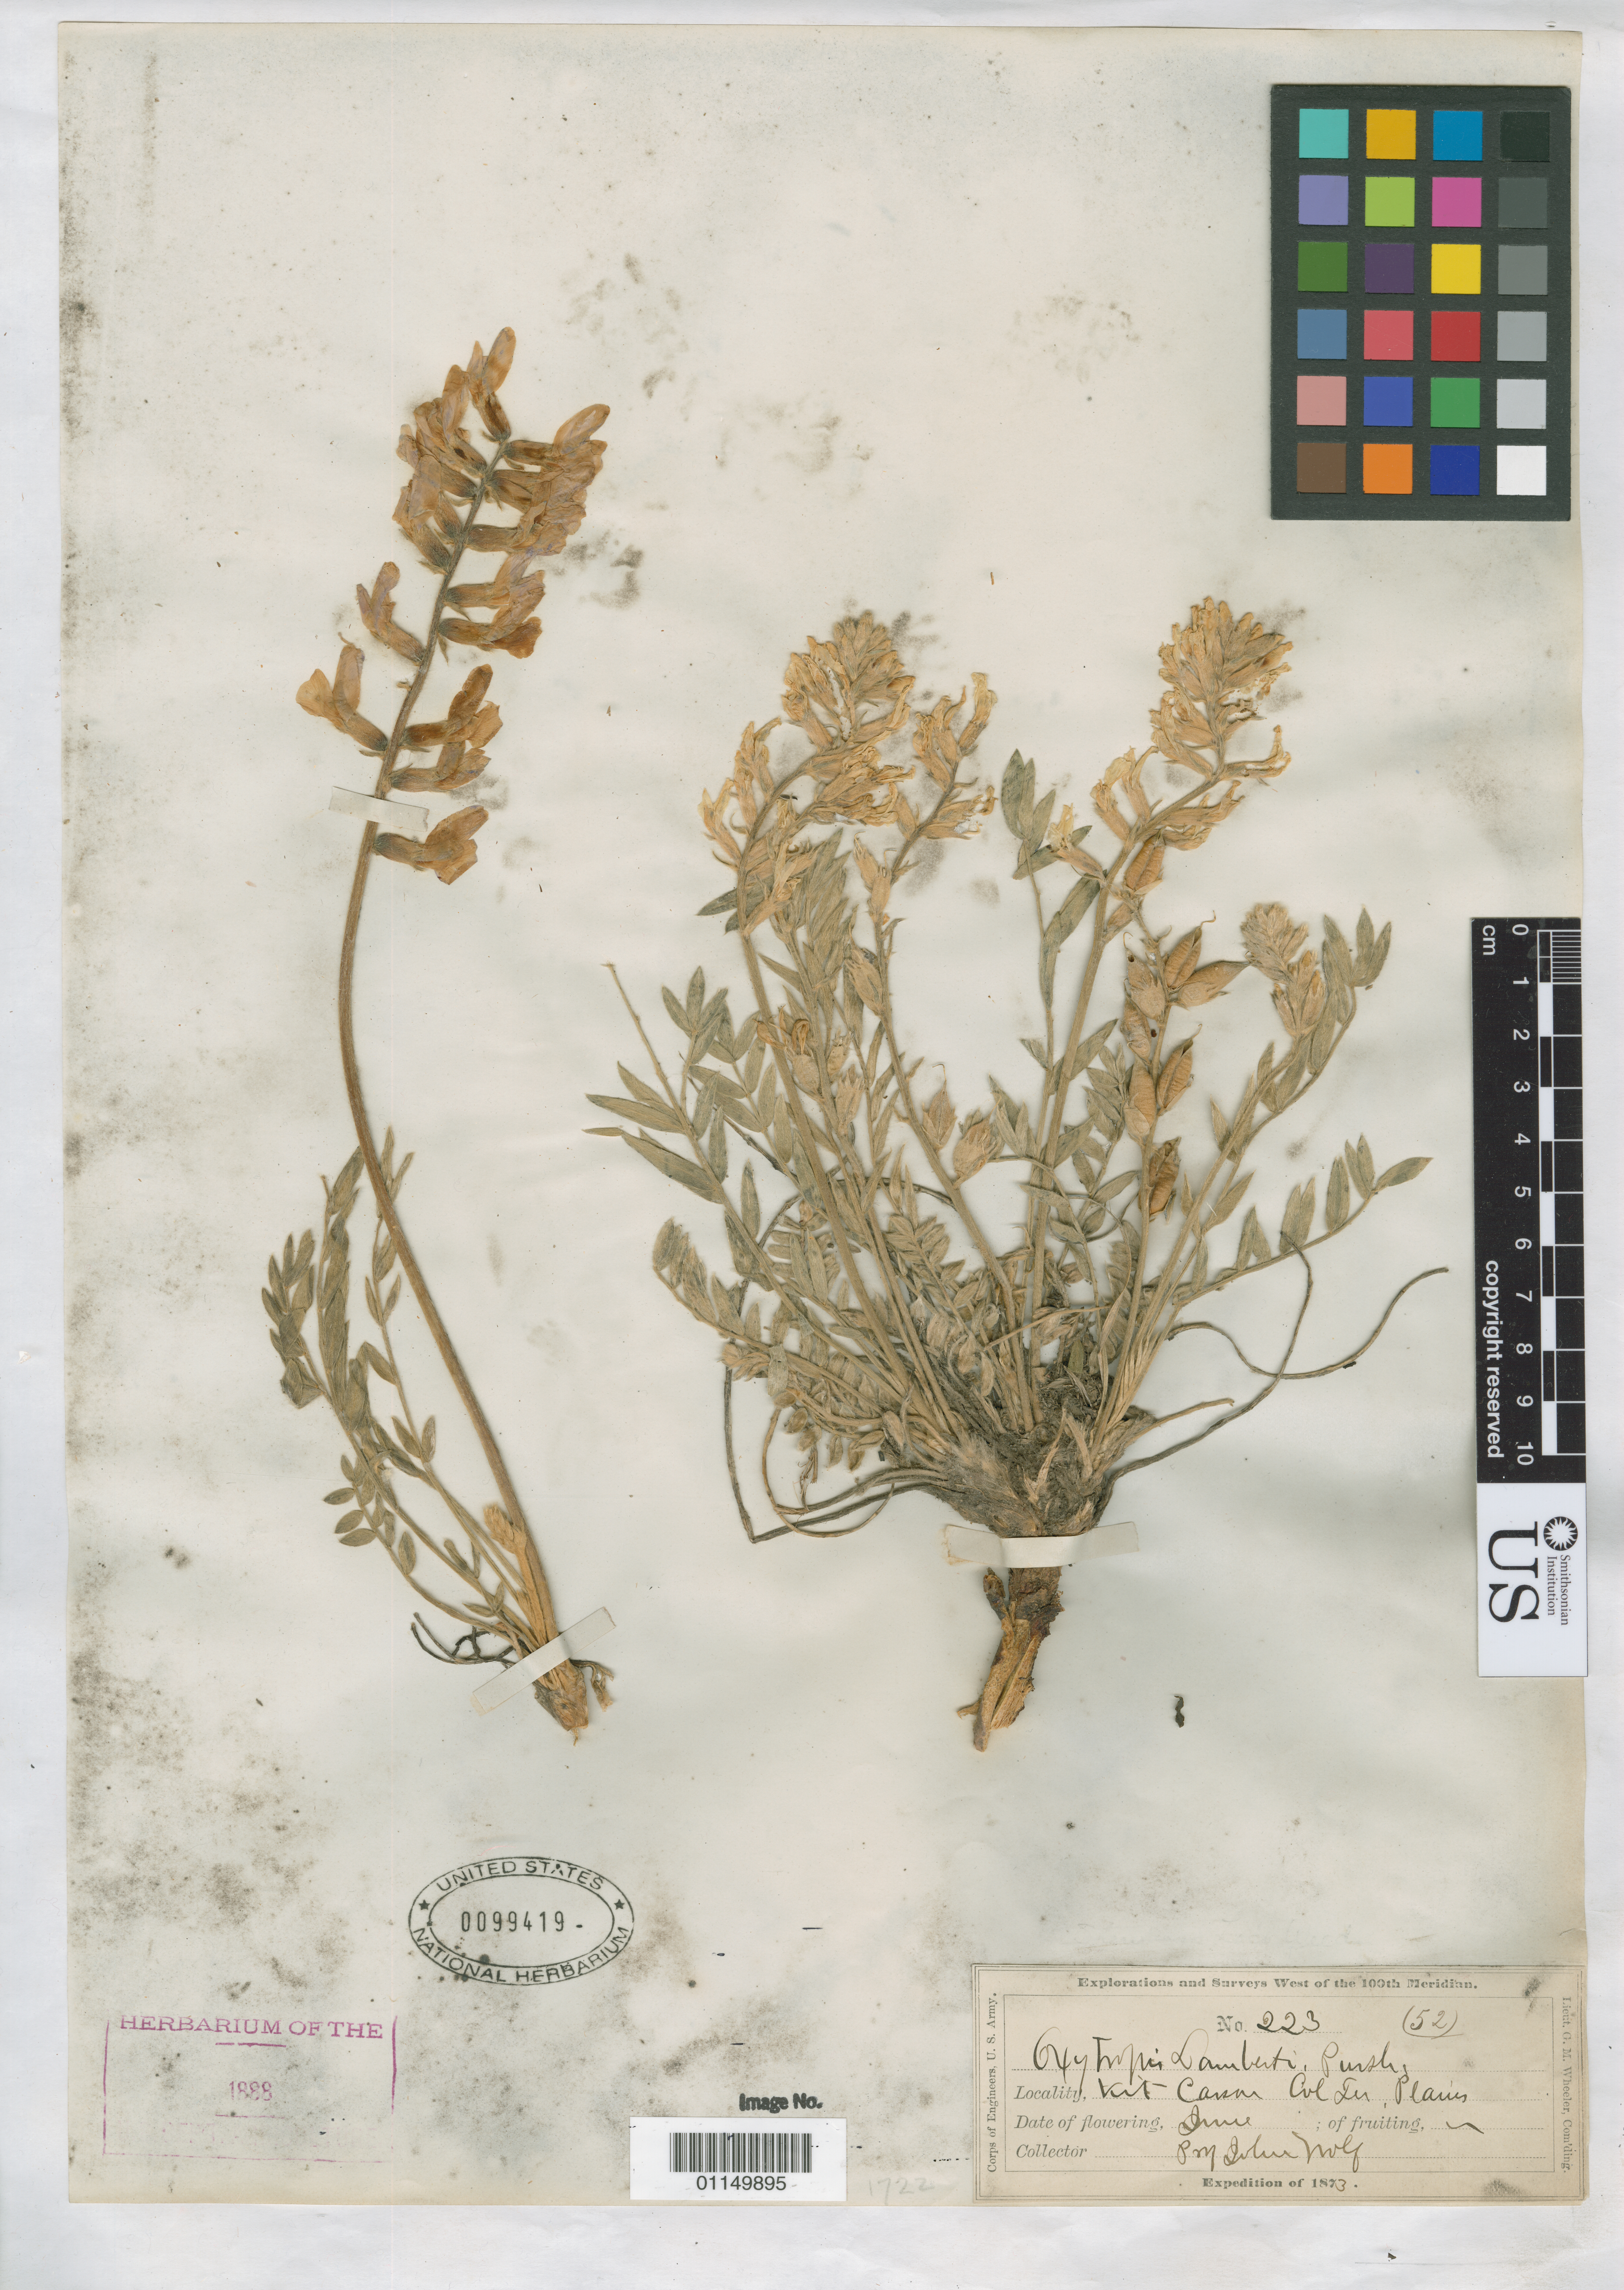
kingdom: Plantae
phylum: Tracheophyta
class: Magnoliopsida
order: Fabales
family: Fabaceae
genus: Oxytropis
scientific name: Oxytropis lambertii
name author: Pursh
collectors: J. Wolf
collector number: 223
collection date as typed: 1873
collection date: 1873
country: United States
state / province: Colorado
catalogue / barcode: US 99419